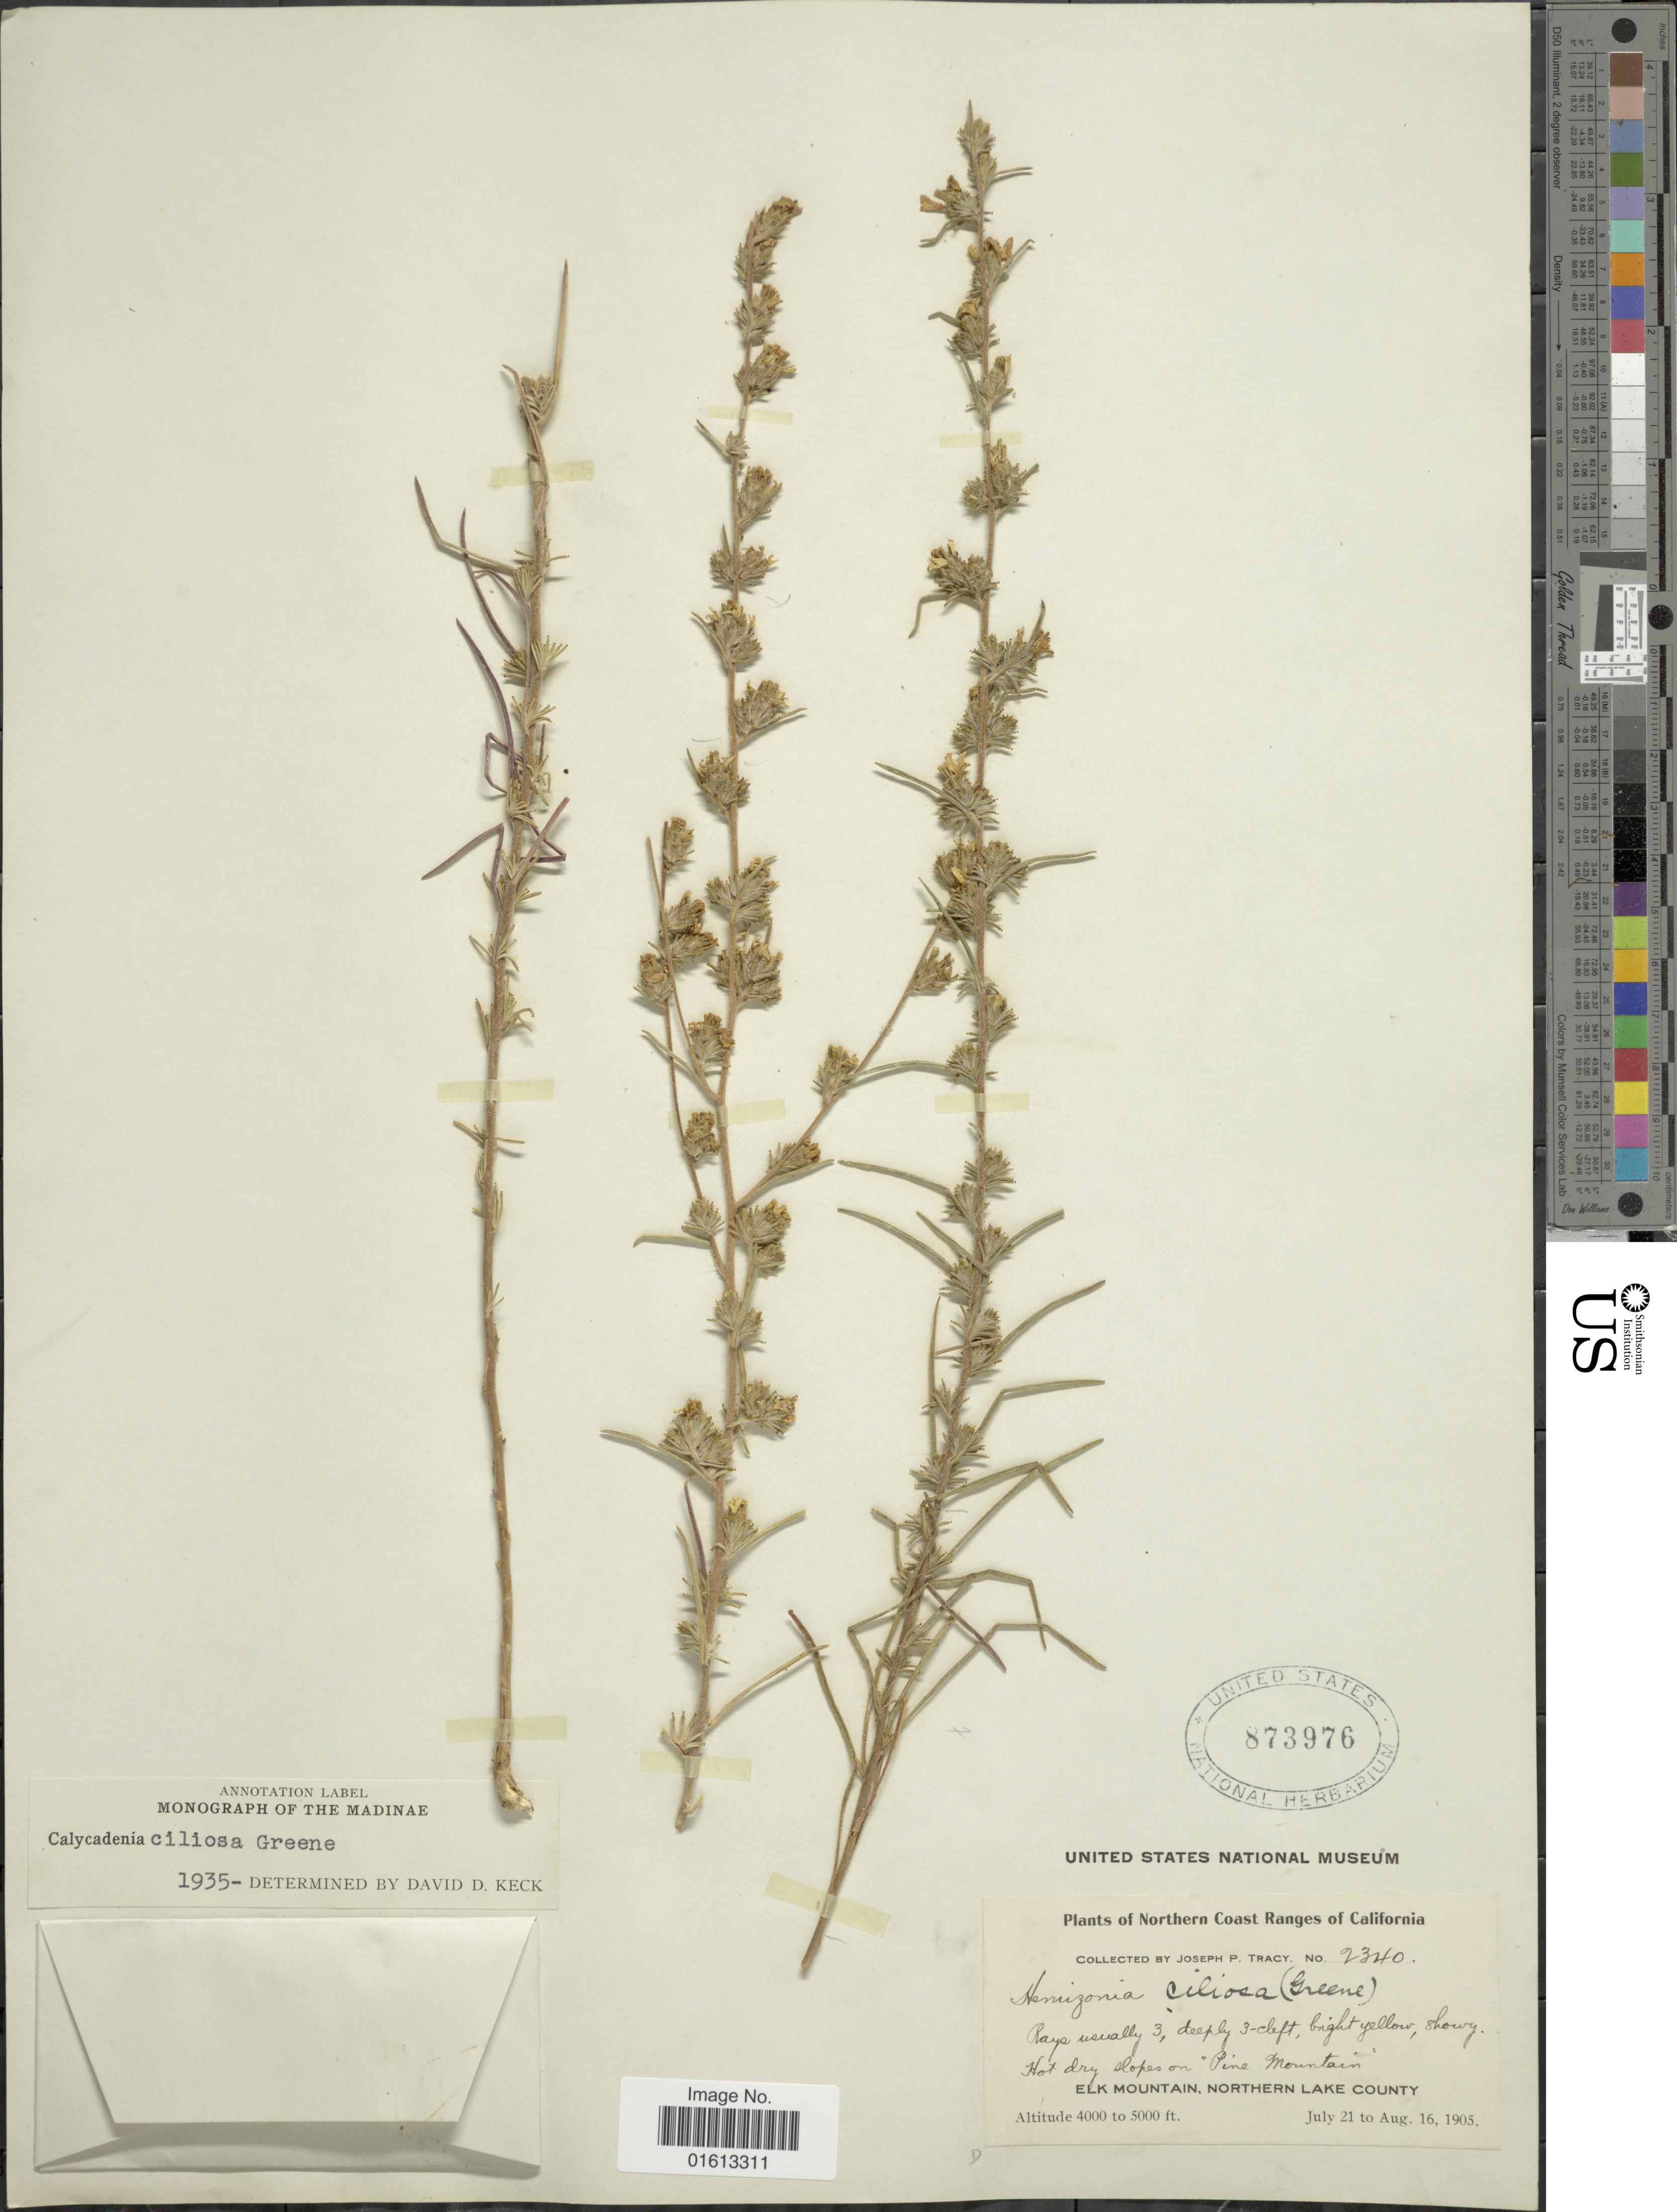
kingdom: Plantae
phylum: Tracheophyta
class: Magnoliopsida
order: Asterales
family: Asteraceae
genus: Calycadenia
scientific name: Calycadenia ciliosa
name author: Greene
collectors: J. Tracy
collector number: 2340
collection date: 1905-07-21/1905-08-16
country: United States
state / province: California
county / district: Lake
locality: Northern Coast Ranges of California, hot dry slopes on "Pine mountain", Elk mountain, Northern Lake County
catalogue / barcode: US 873976